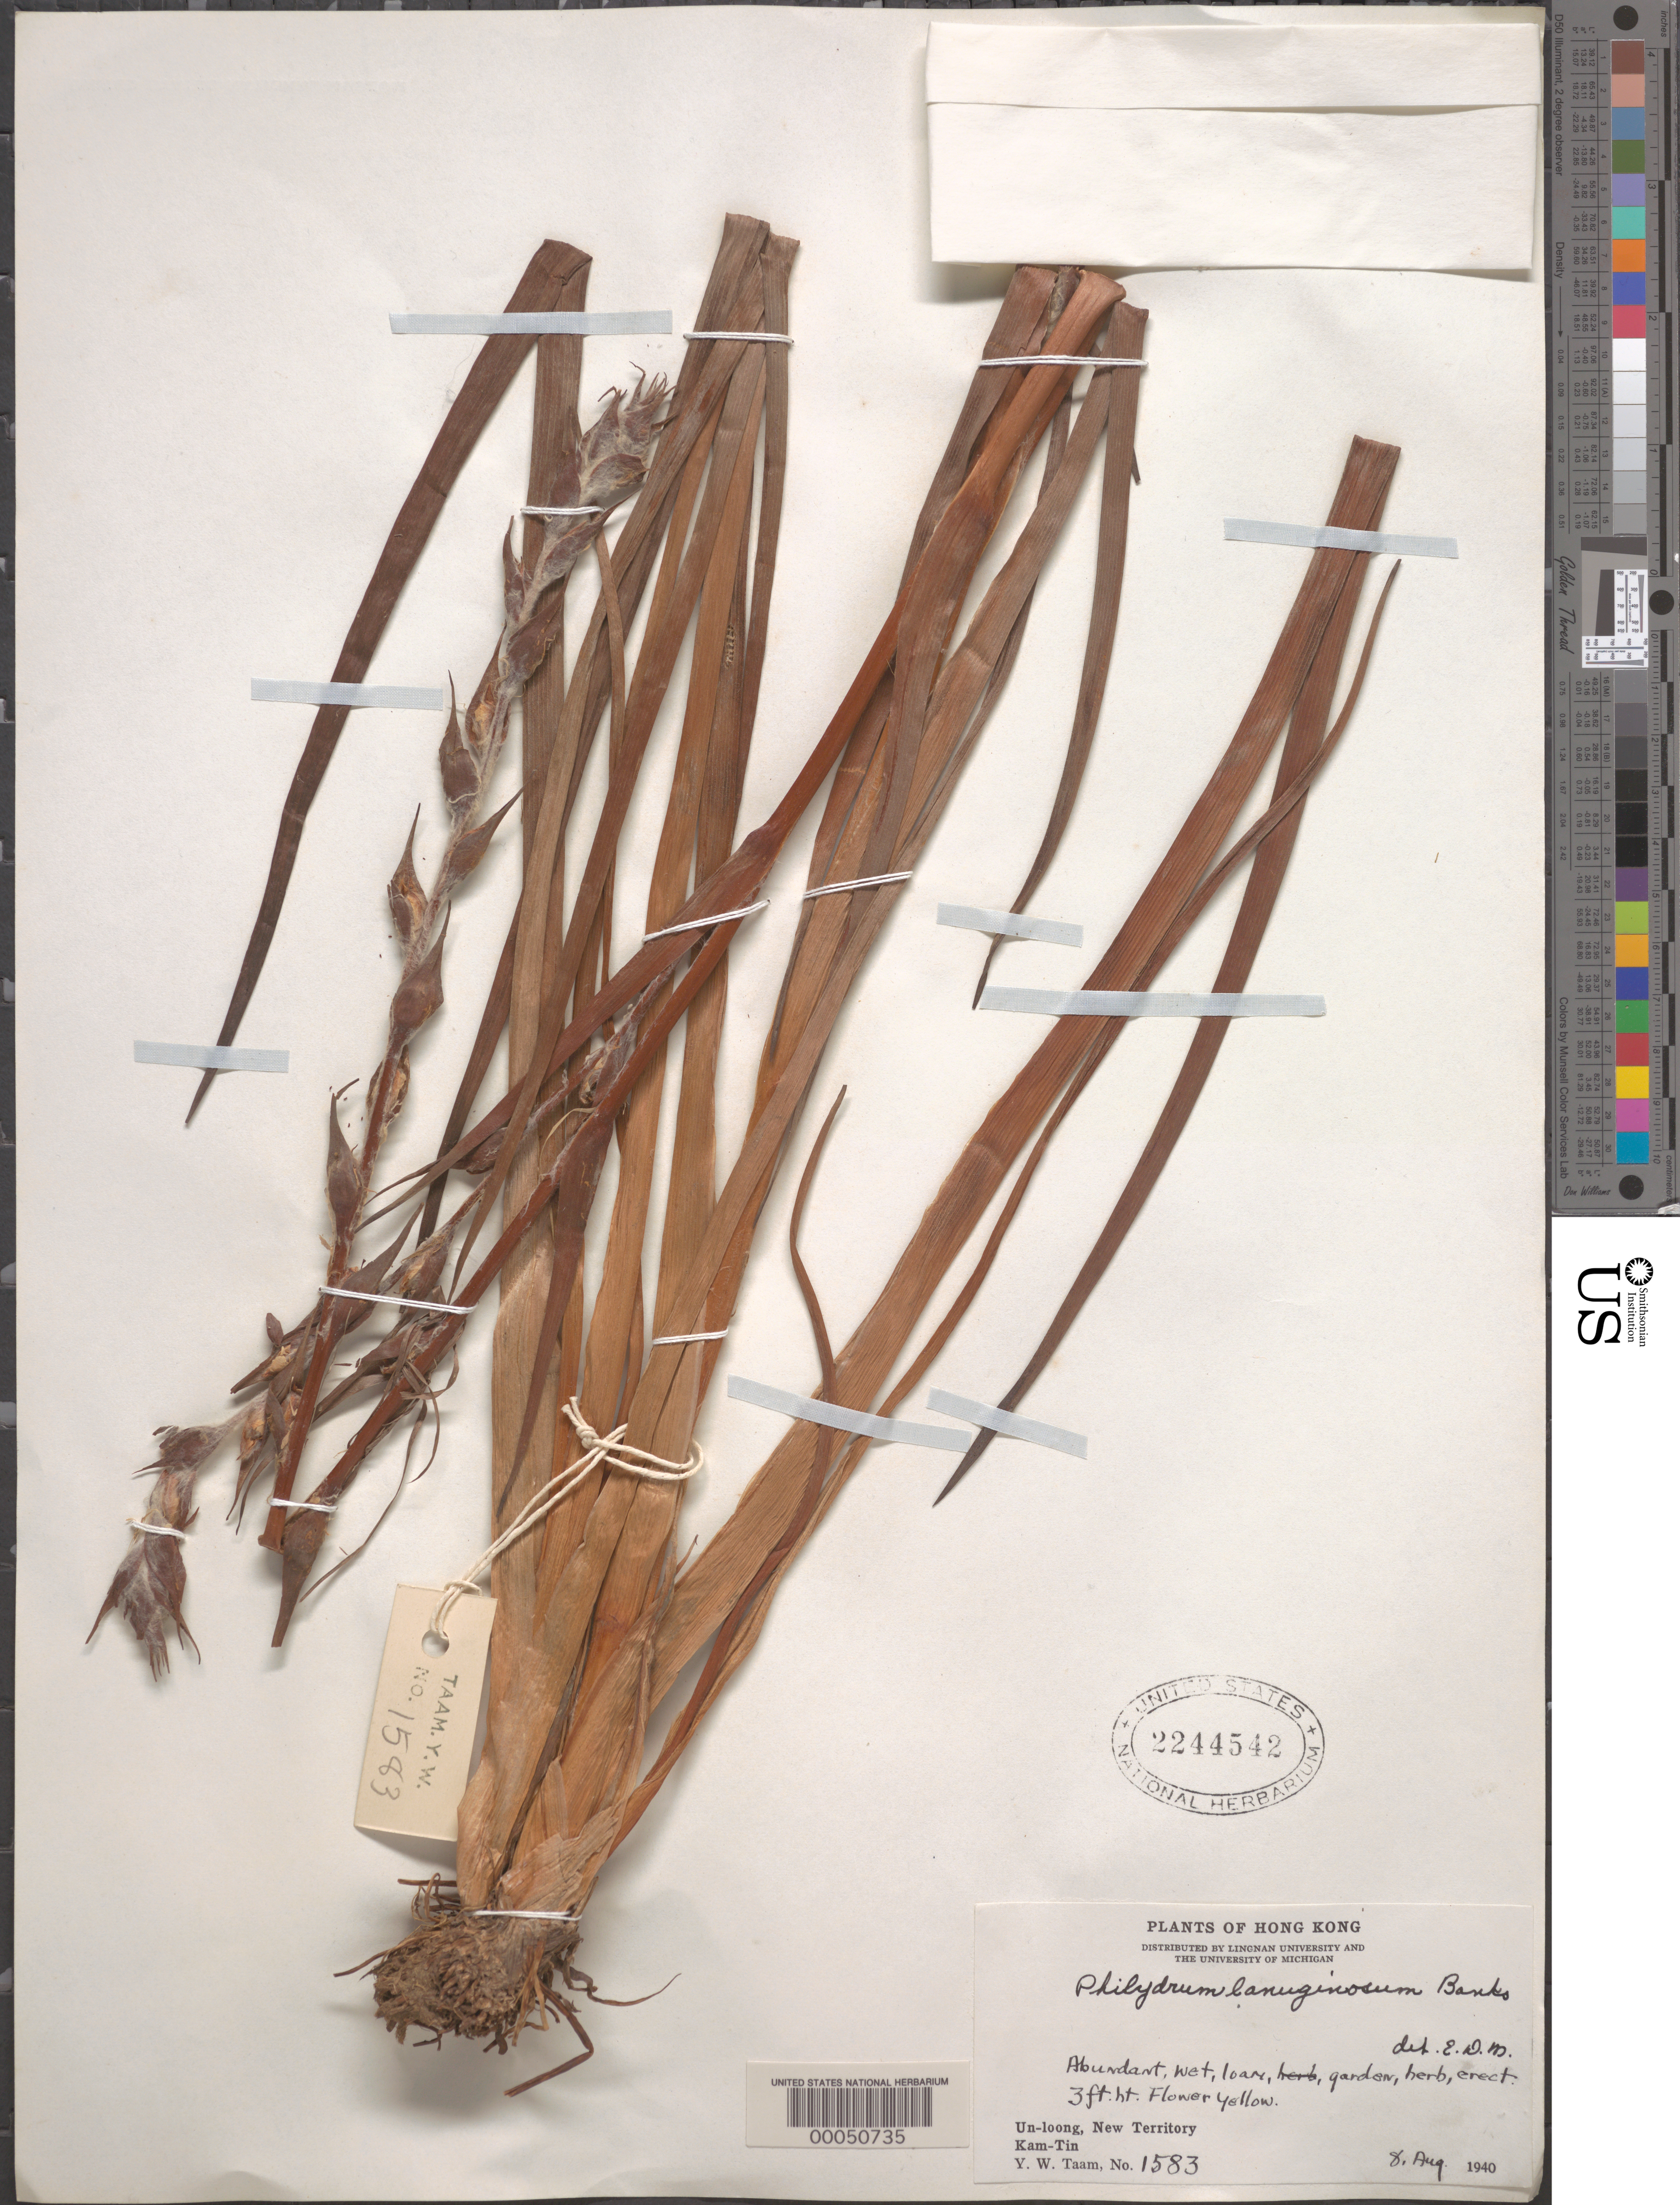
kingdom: Plantae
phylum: Tracheophyta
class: Liliopsida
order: Commelinales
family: Philydraceae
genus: Philydrum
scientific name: Philydrum lanuginosum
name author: Banks & Sol. ex Gaertn.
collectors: Y. W. Taam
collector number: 1583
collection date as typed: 08 Aug 1940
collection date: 1940-08-08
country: China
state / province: Hong Kong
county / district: New Territories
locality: Un-loong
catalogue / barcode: US 2244542